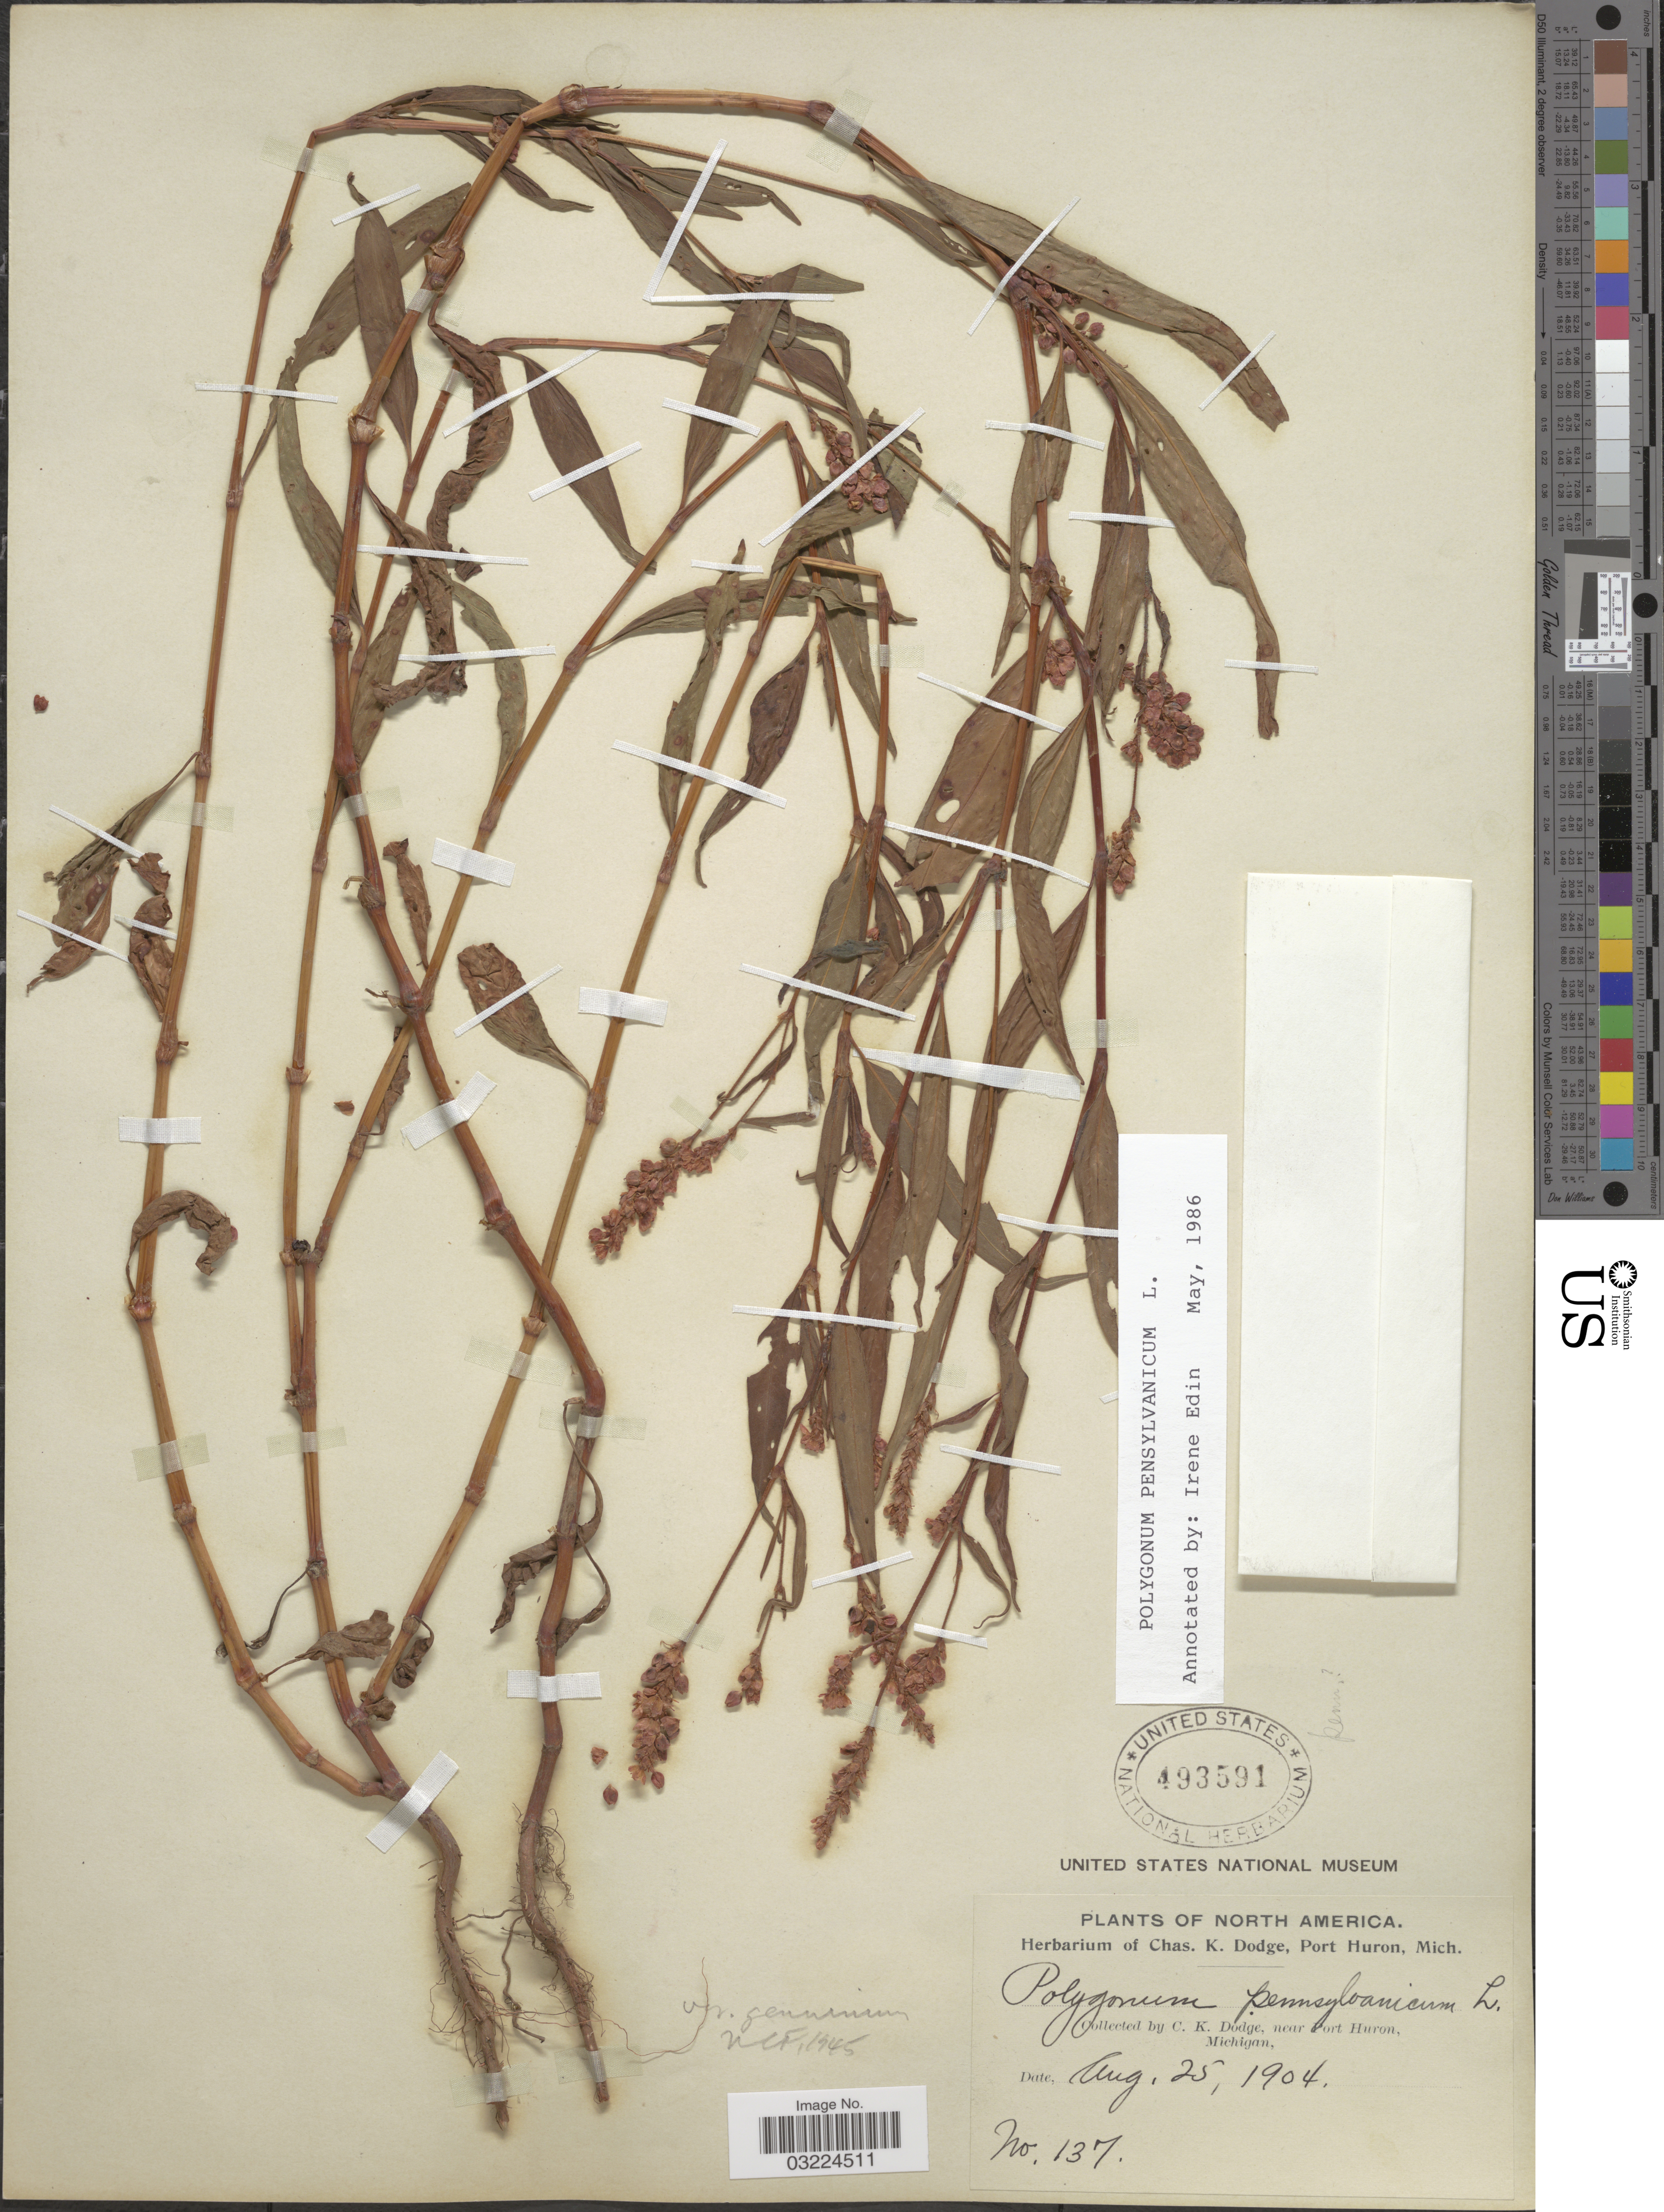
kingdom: Plantae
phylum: Tracheophyta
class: Magnoliopsida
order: Caryophyllales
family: Polygonaceae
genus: Persicaria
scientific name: Persicaria pensylvanica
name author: (L.) M. Gómez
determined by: Atha, D. E.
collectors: C. Dodge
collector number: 137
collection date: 1904-08-25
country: United States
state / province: Michigan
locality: Near Port Huron, Mich.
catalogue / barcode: US 493591